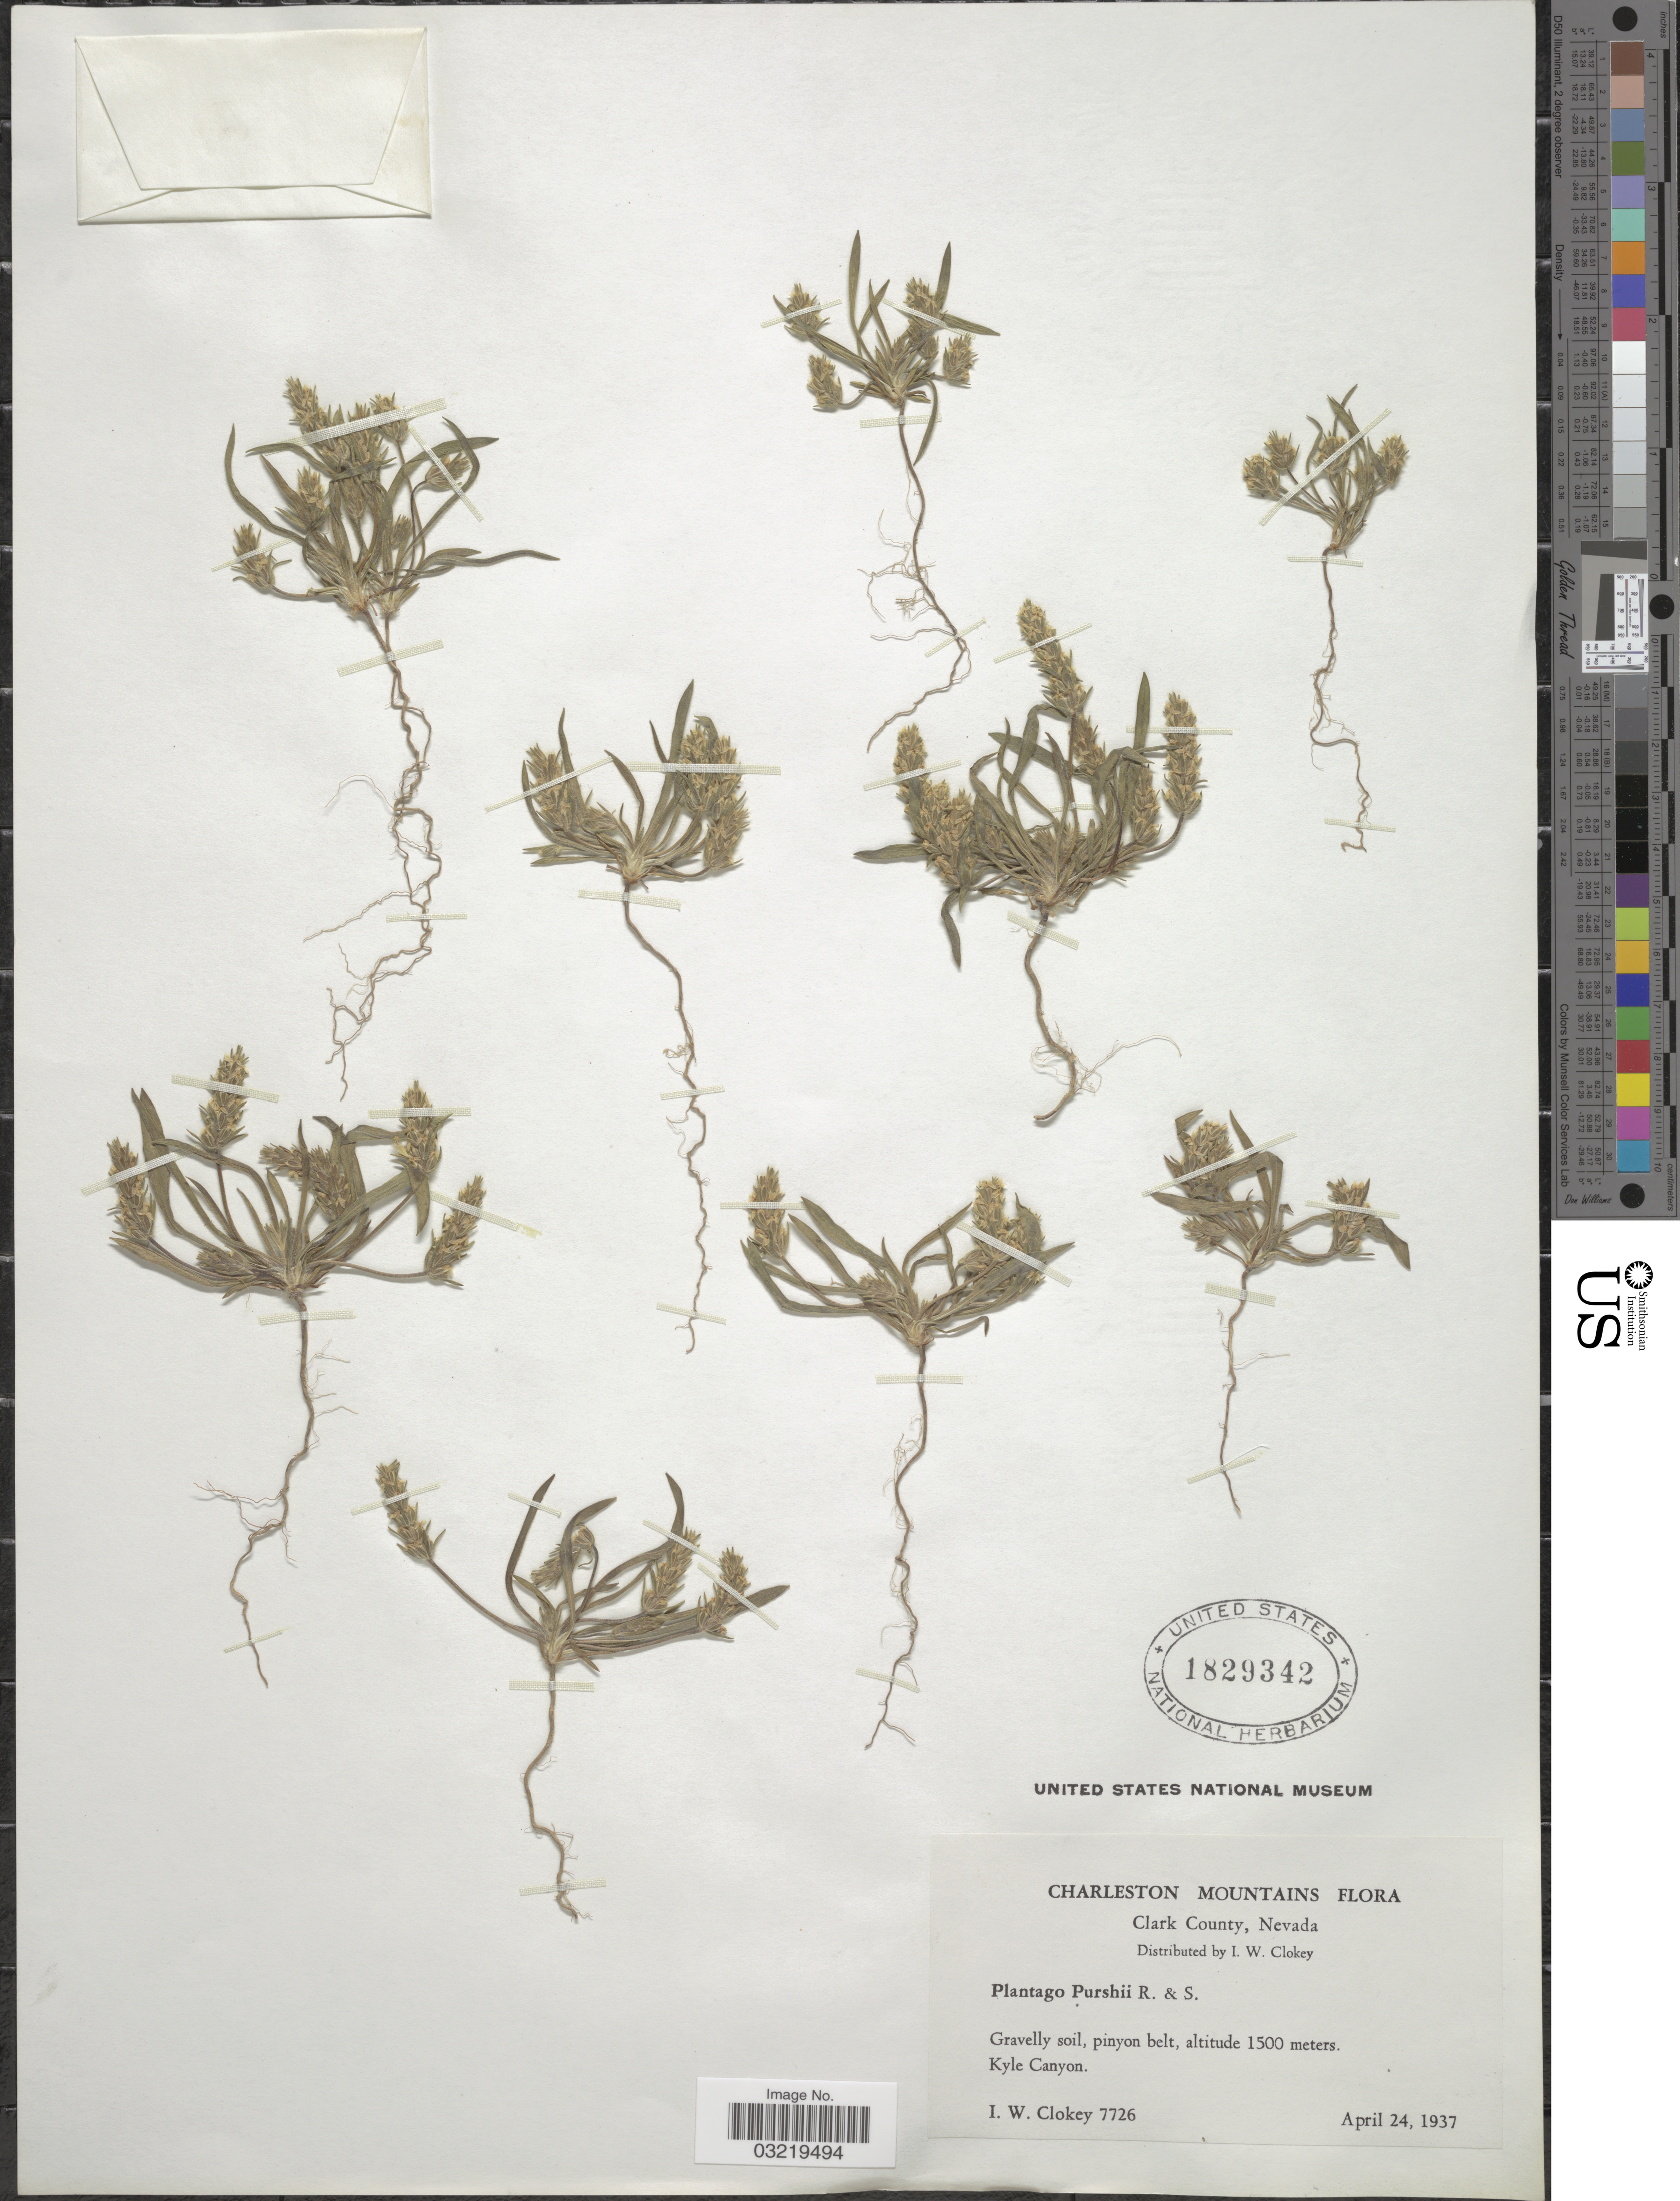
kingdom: Plantae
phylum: Tracheophyta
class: Magnoliopsida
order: Lamiales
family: Plantaginaceae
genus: Plantago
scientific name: Plantago patagonica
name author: Jacq.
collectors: I. W. Clokey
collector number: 7726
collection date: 1937-04-24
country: United States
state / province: Nevada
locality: Charleston Mountains. Clark County. Gravelly soil, pinyon belt. Kyle Canyon.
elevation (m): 1500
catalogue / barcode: US 1829342